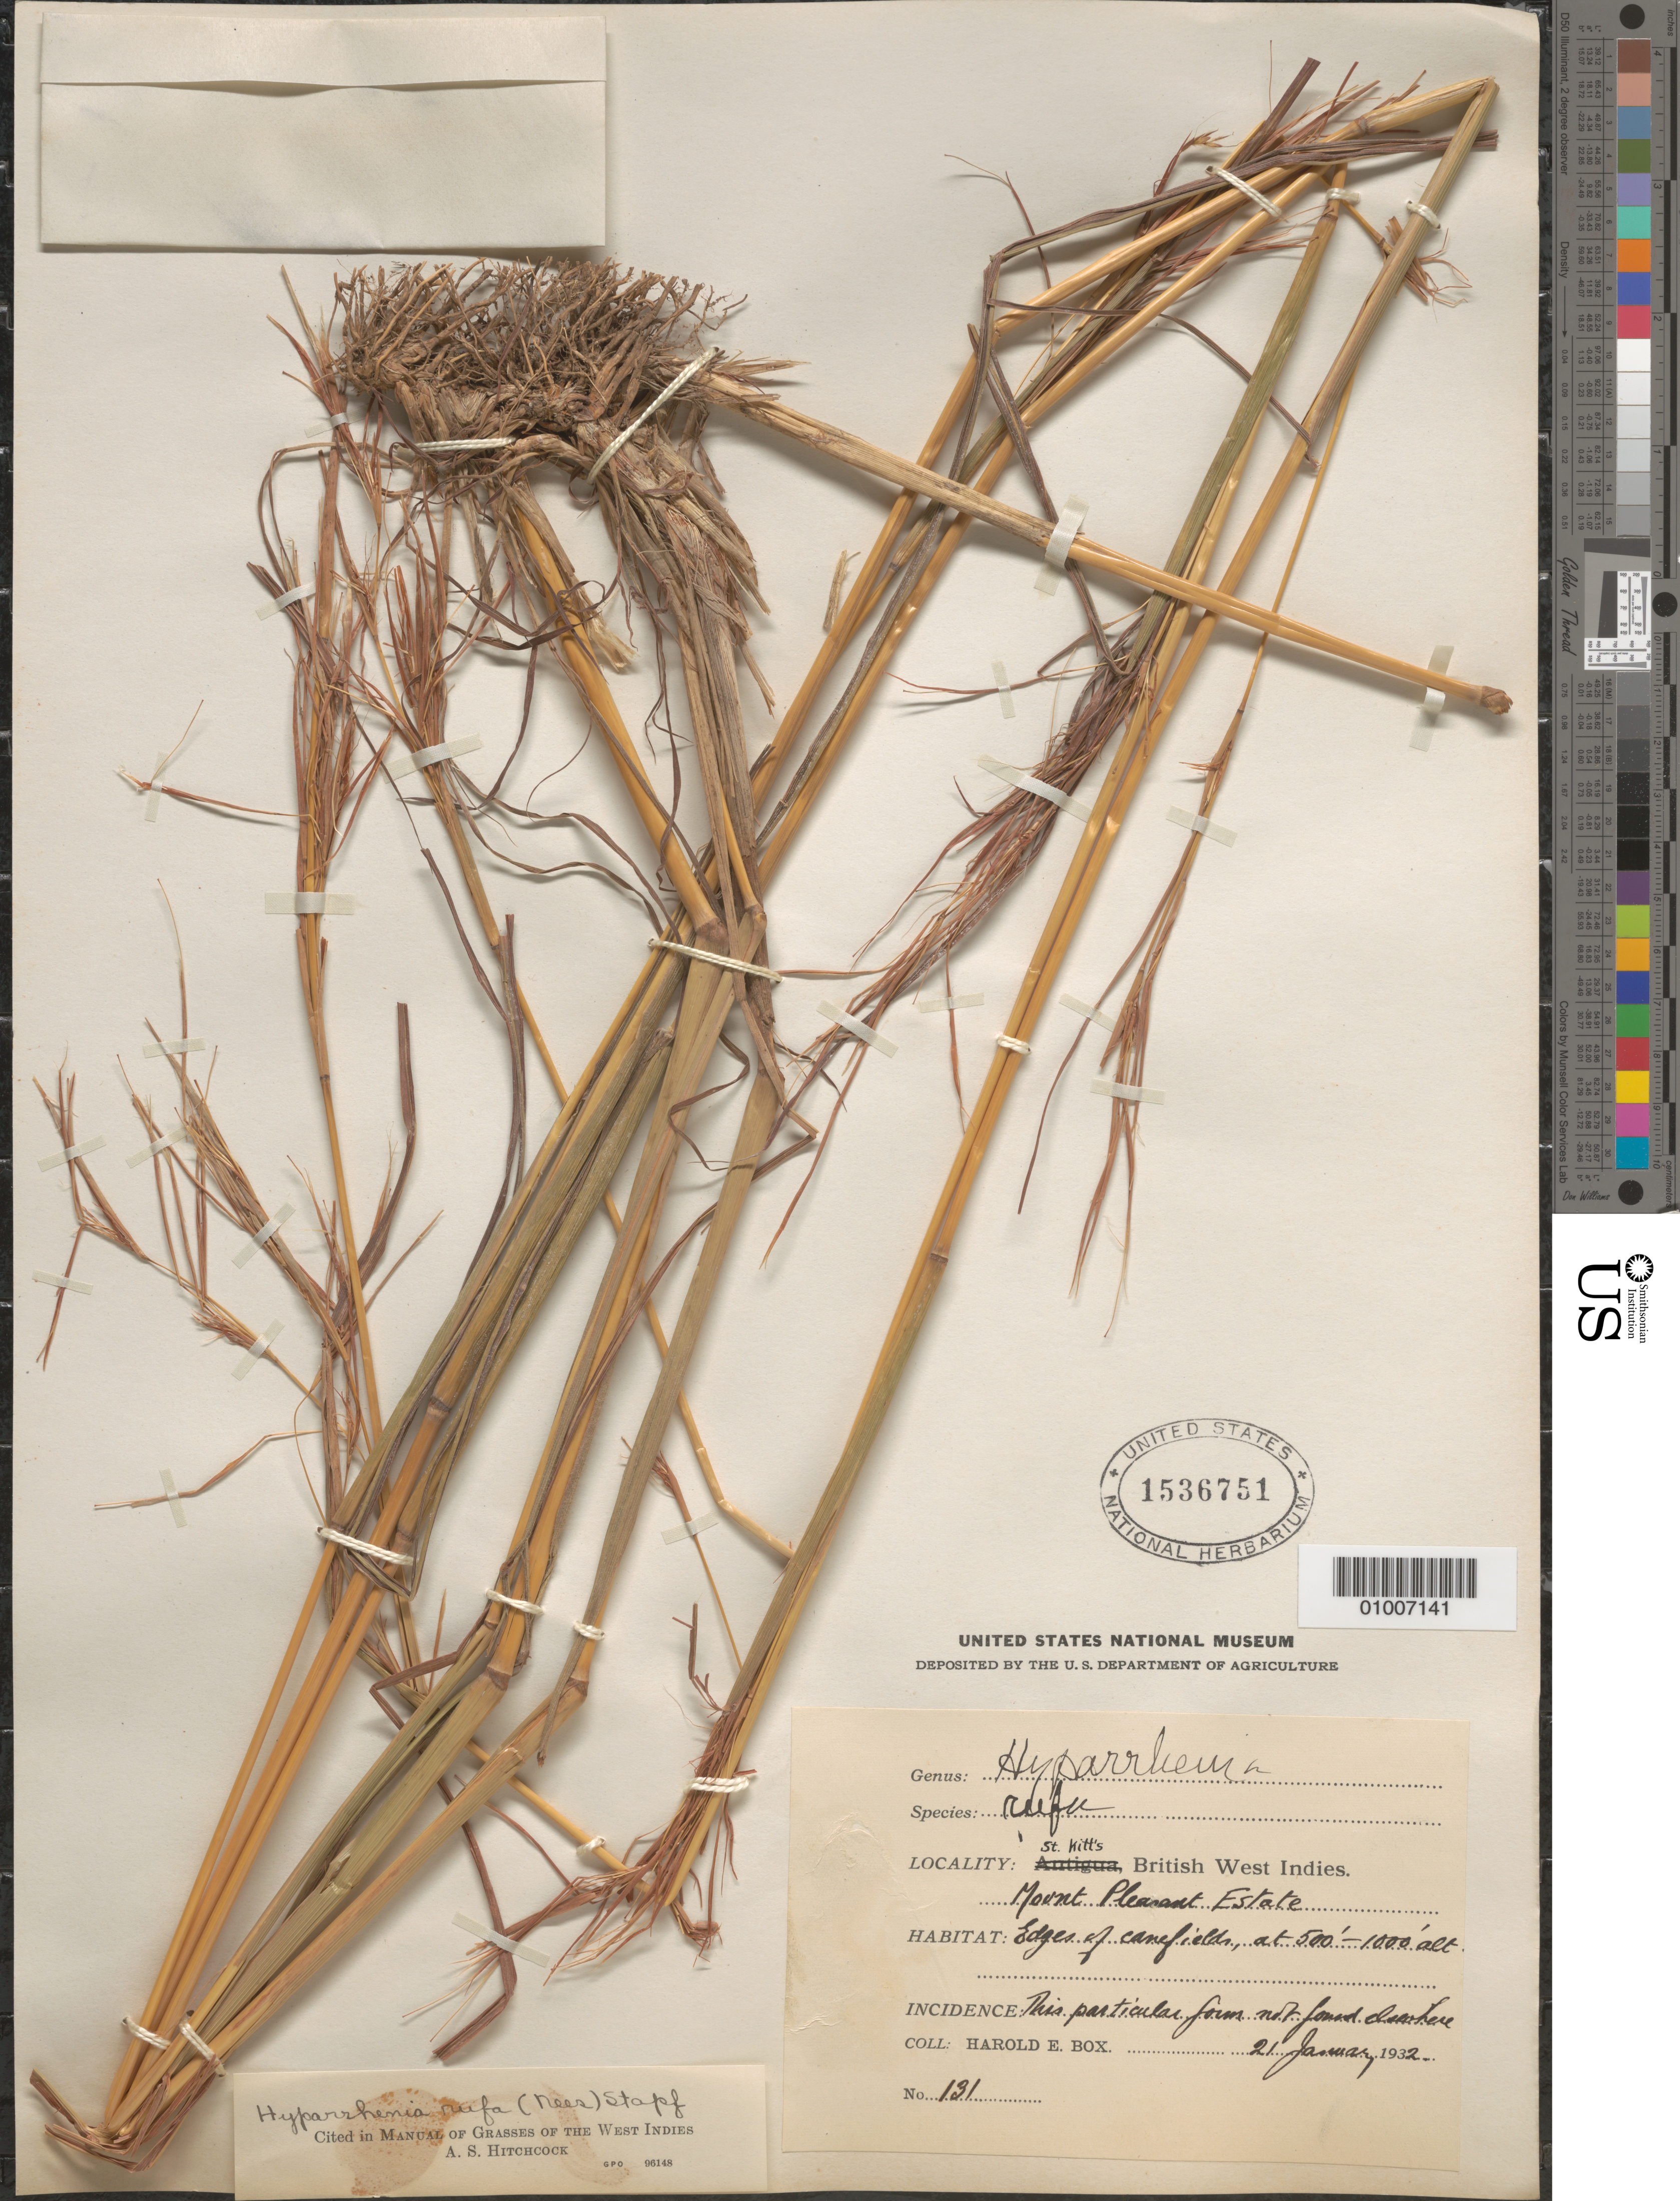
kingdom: Plantae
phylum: Tracheophyta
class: Liliopsida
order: Poales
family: Poaceae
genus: Hyparrhenia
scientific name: Hyparrhenia rufa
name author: (Nees) Stapf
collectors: H. E. Box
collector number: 131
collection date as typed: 21 Jan 1932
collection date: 1932-01-21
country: St. Christopher-Nevis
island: St. Christopher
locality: Mount Plearant Estate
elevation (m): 500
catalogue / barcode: US 1536751